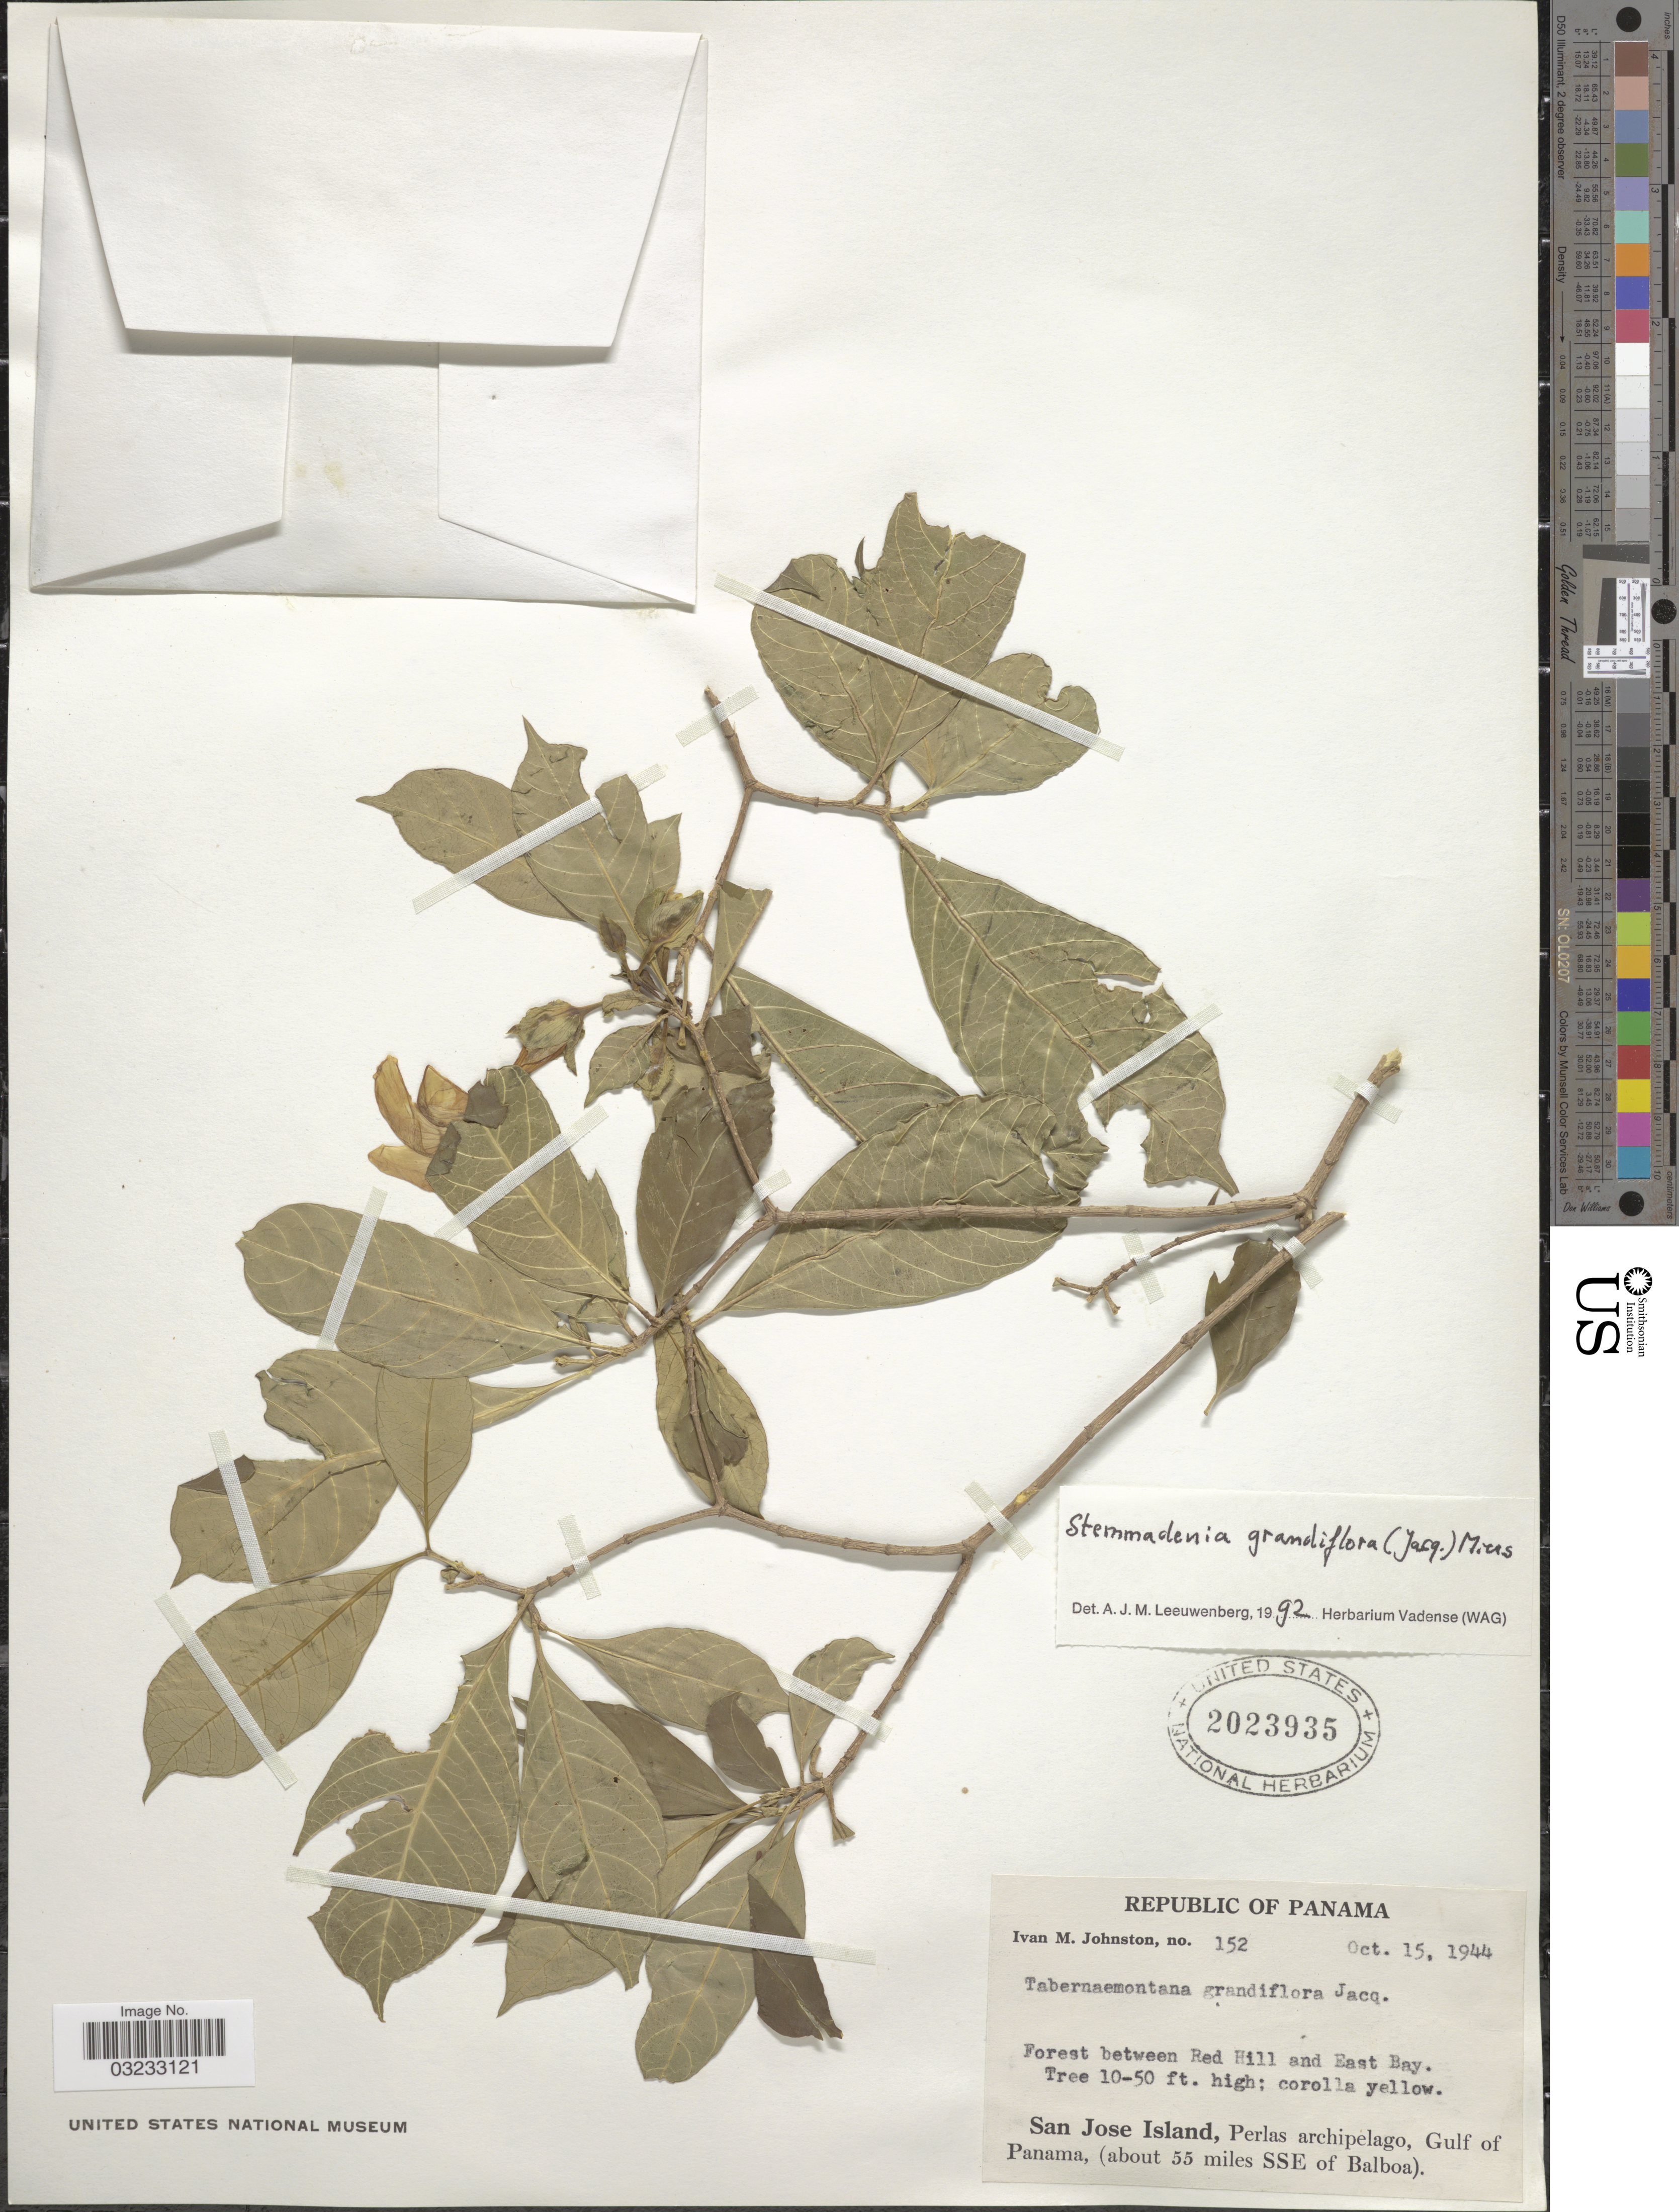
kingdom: Plantae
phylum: Tracheophyta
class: Magnoliopsida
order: Gentianales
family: Apocynaceae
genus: Stemmadenia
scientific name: Stemmadenia grandiflora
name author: (Jacq.) Miers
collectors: I.M. Johnston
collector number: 152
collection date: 1944-10-15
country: Panama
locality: Republic of Panama. San Jose Island, Perlas archipelago, Gulf of Panama, (about 55 miles SSE of Balboa).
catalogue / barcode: US 2023935